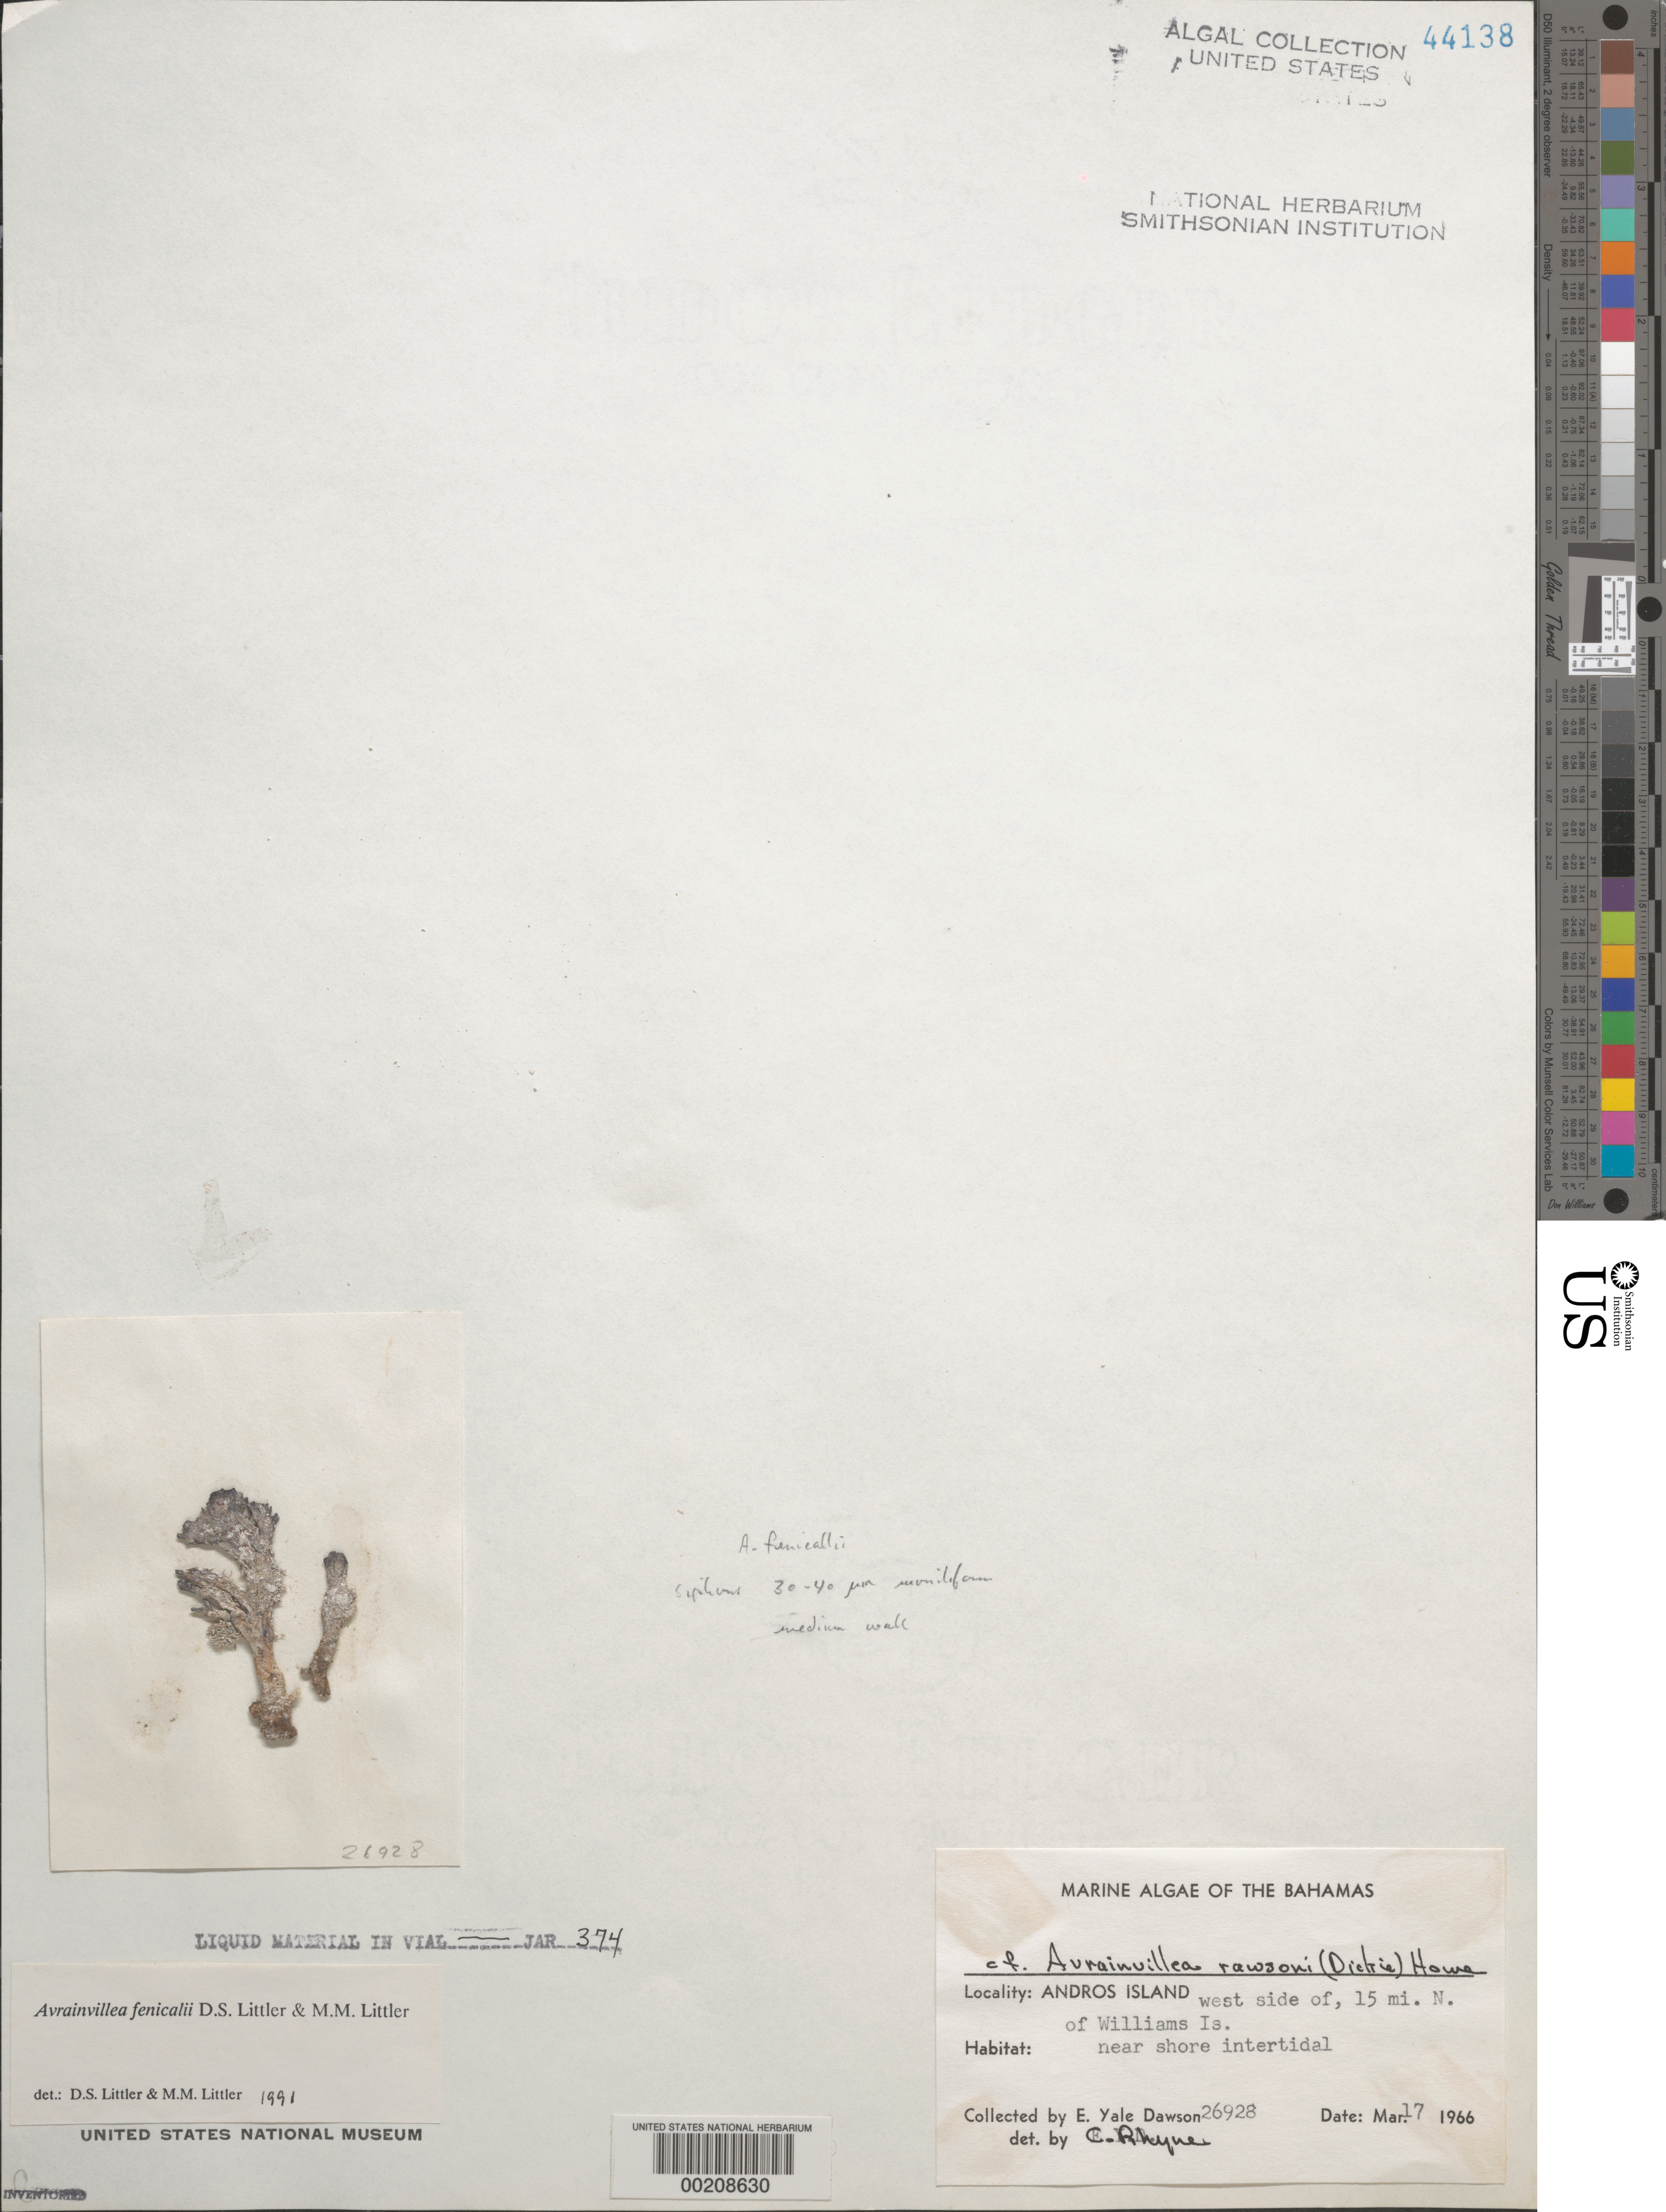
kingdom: Plantae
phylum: Chlorophyta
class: Ulvophyceae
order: Bryopsidales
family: Dichotomosiphonaceae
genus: Avrainvillea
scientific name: Avrainvillea fenicalii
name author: D.S. Littler et al. in D.S. Littler & Littler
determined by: Littler, D. S.; Littler, M. M.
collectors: E. Y. Dawson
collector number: EYD 26928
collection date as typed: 17 Mar 1966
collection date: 1966-03-17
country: Bahamas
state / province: Andros Island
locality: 15 miles north of williams island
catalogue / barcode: US 44138